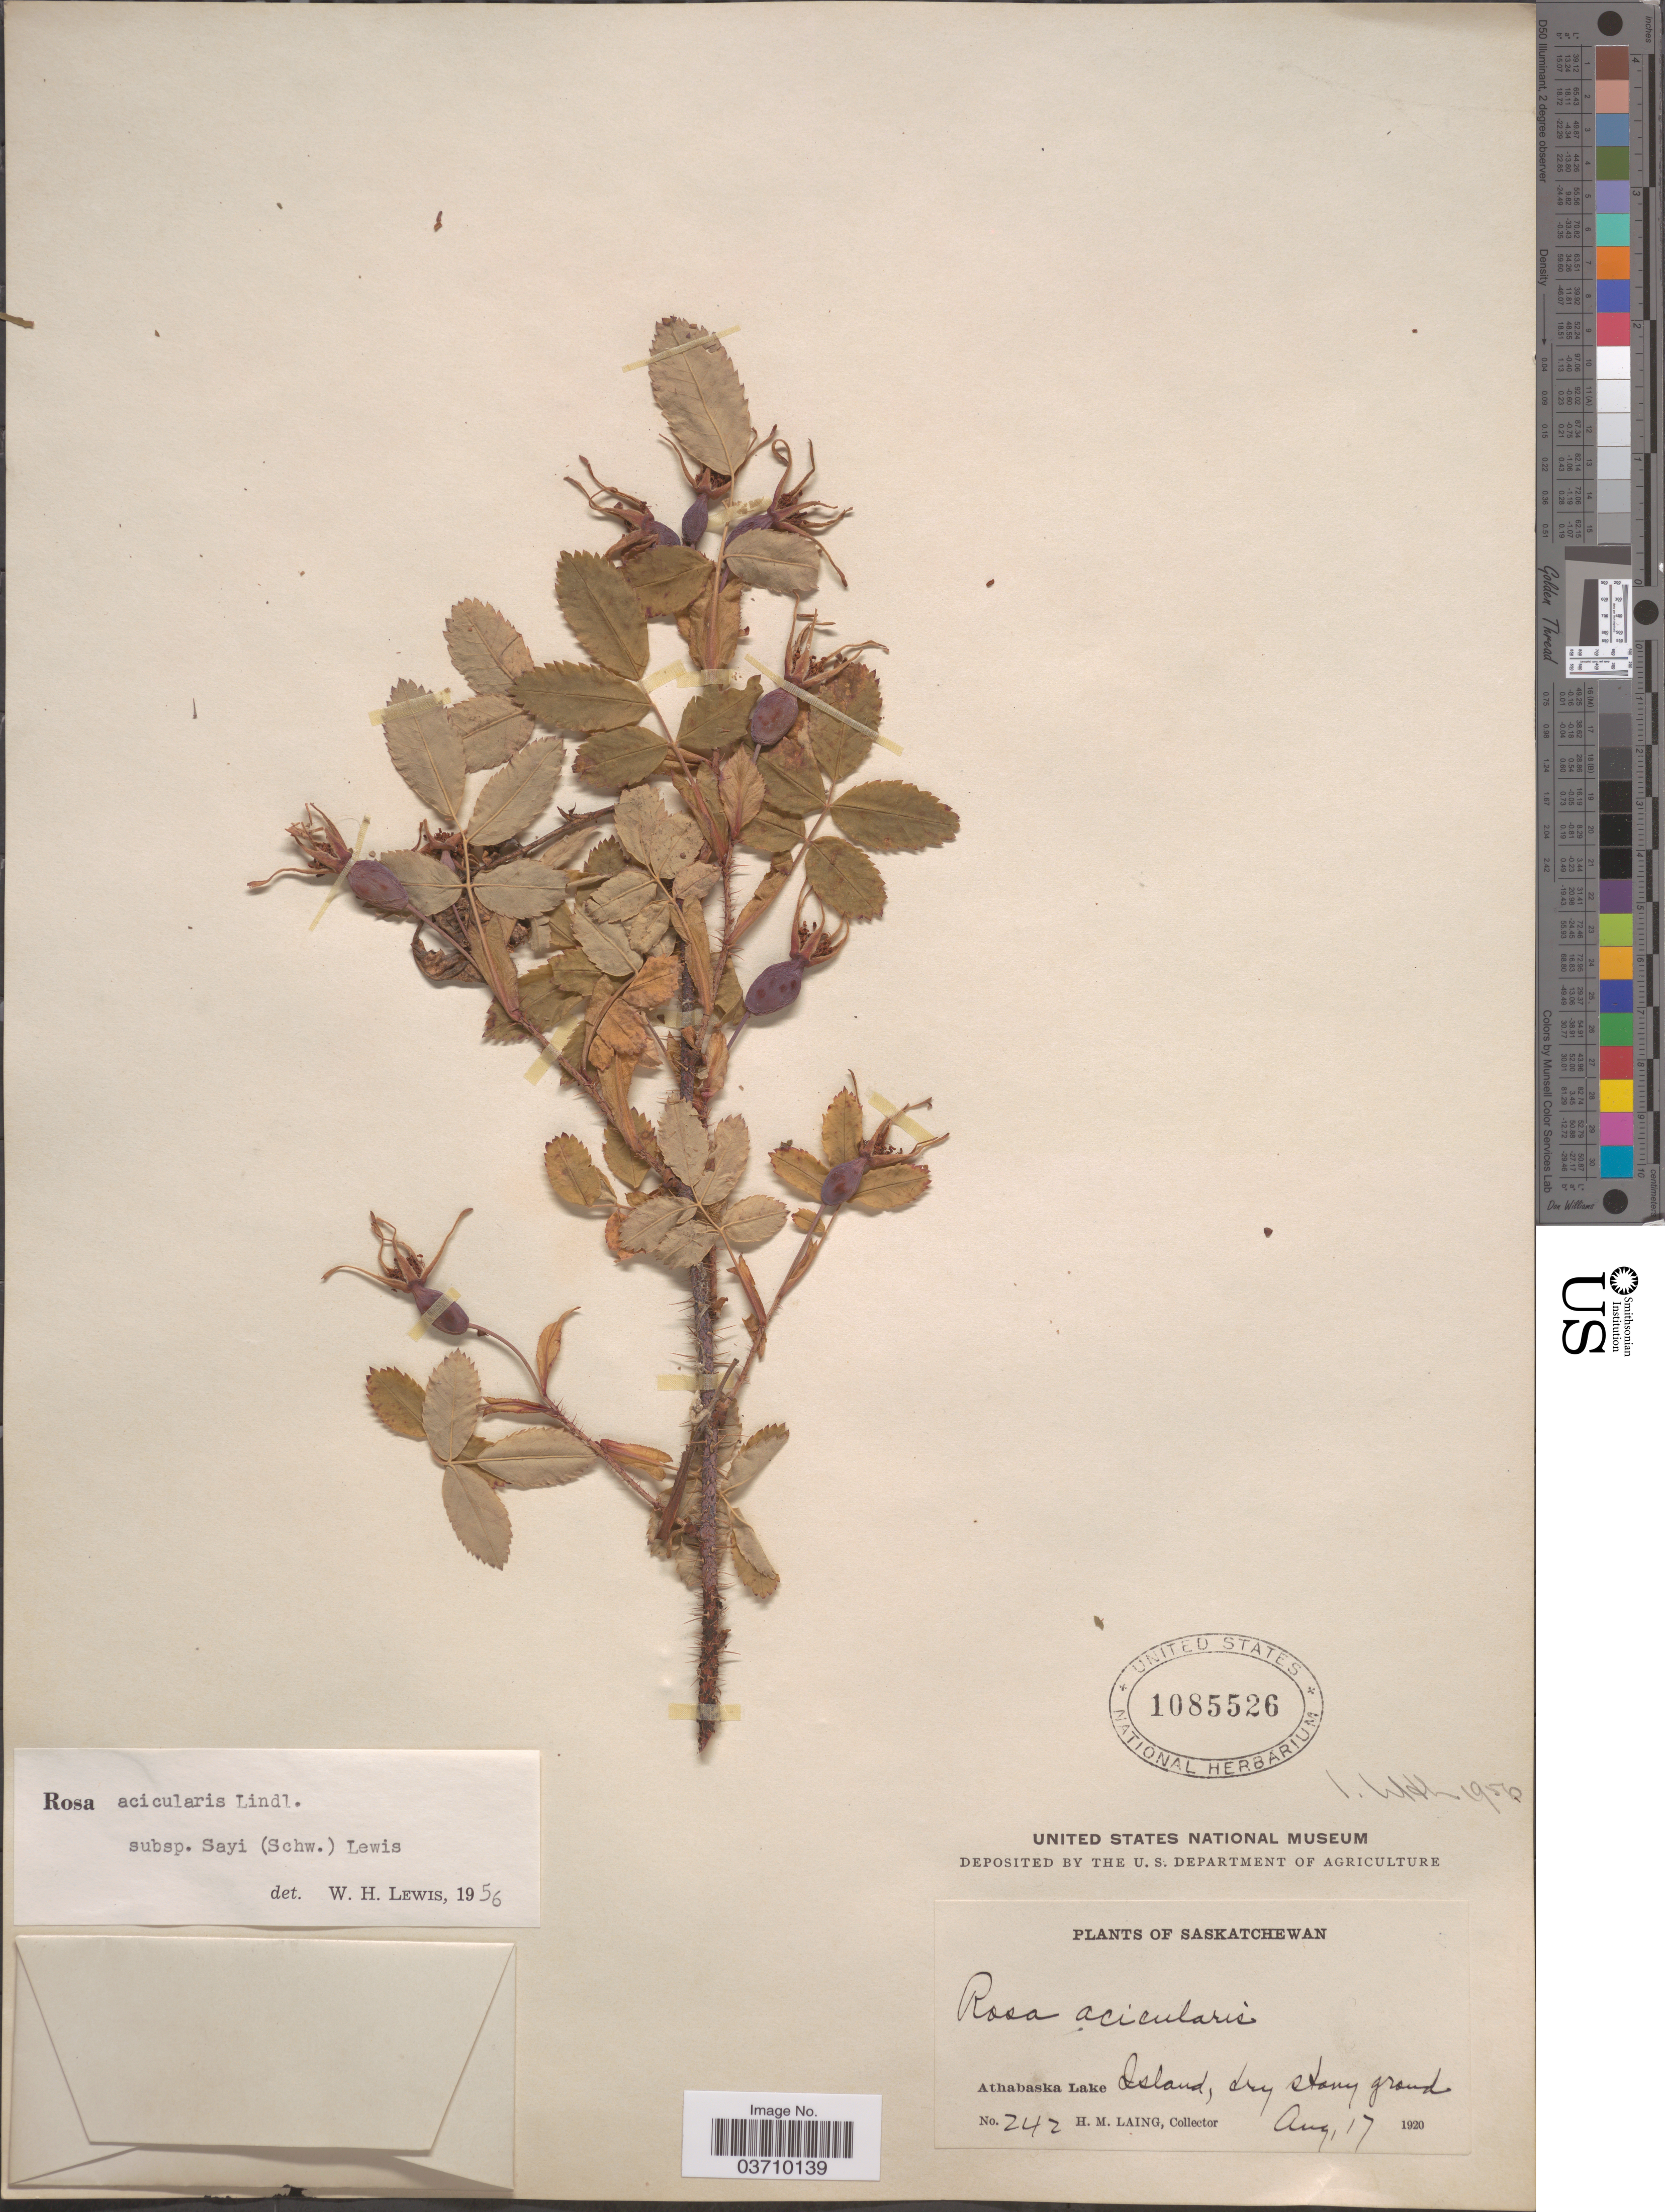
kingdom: Plantae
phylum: Tracheophyta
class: Magnoliopsida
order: Rosales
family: Rosaceae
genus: Rosa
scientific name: Rosa acicularis var. sayi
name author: (Schwein.) Rehder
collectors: H. Laing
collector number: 242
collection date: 1920-08-17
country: Canada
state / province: Saskatchewan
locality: Athabaska Lake Island.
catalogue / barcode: US 1085526